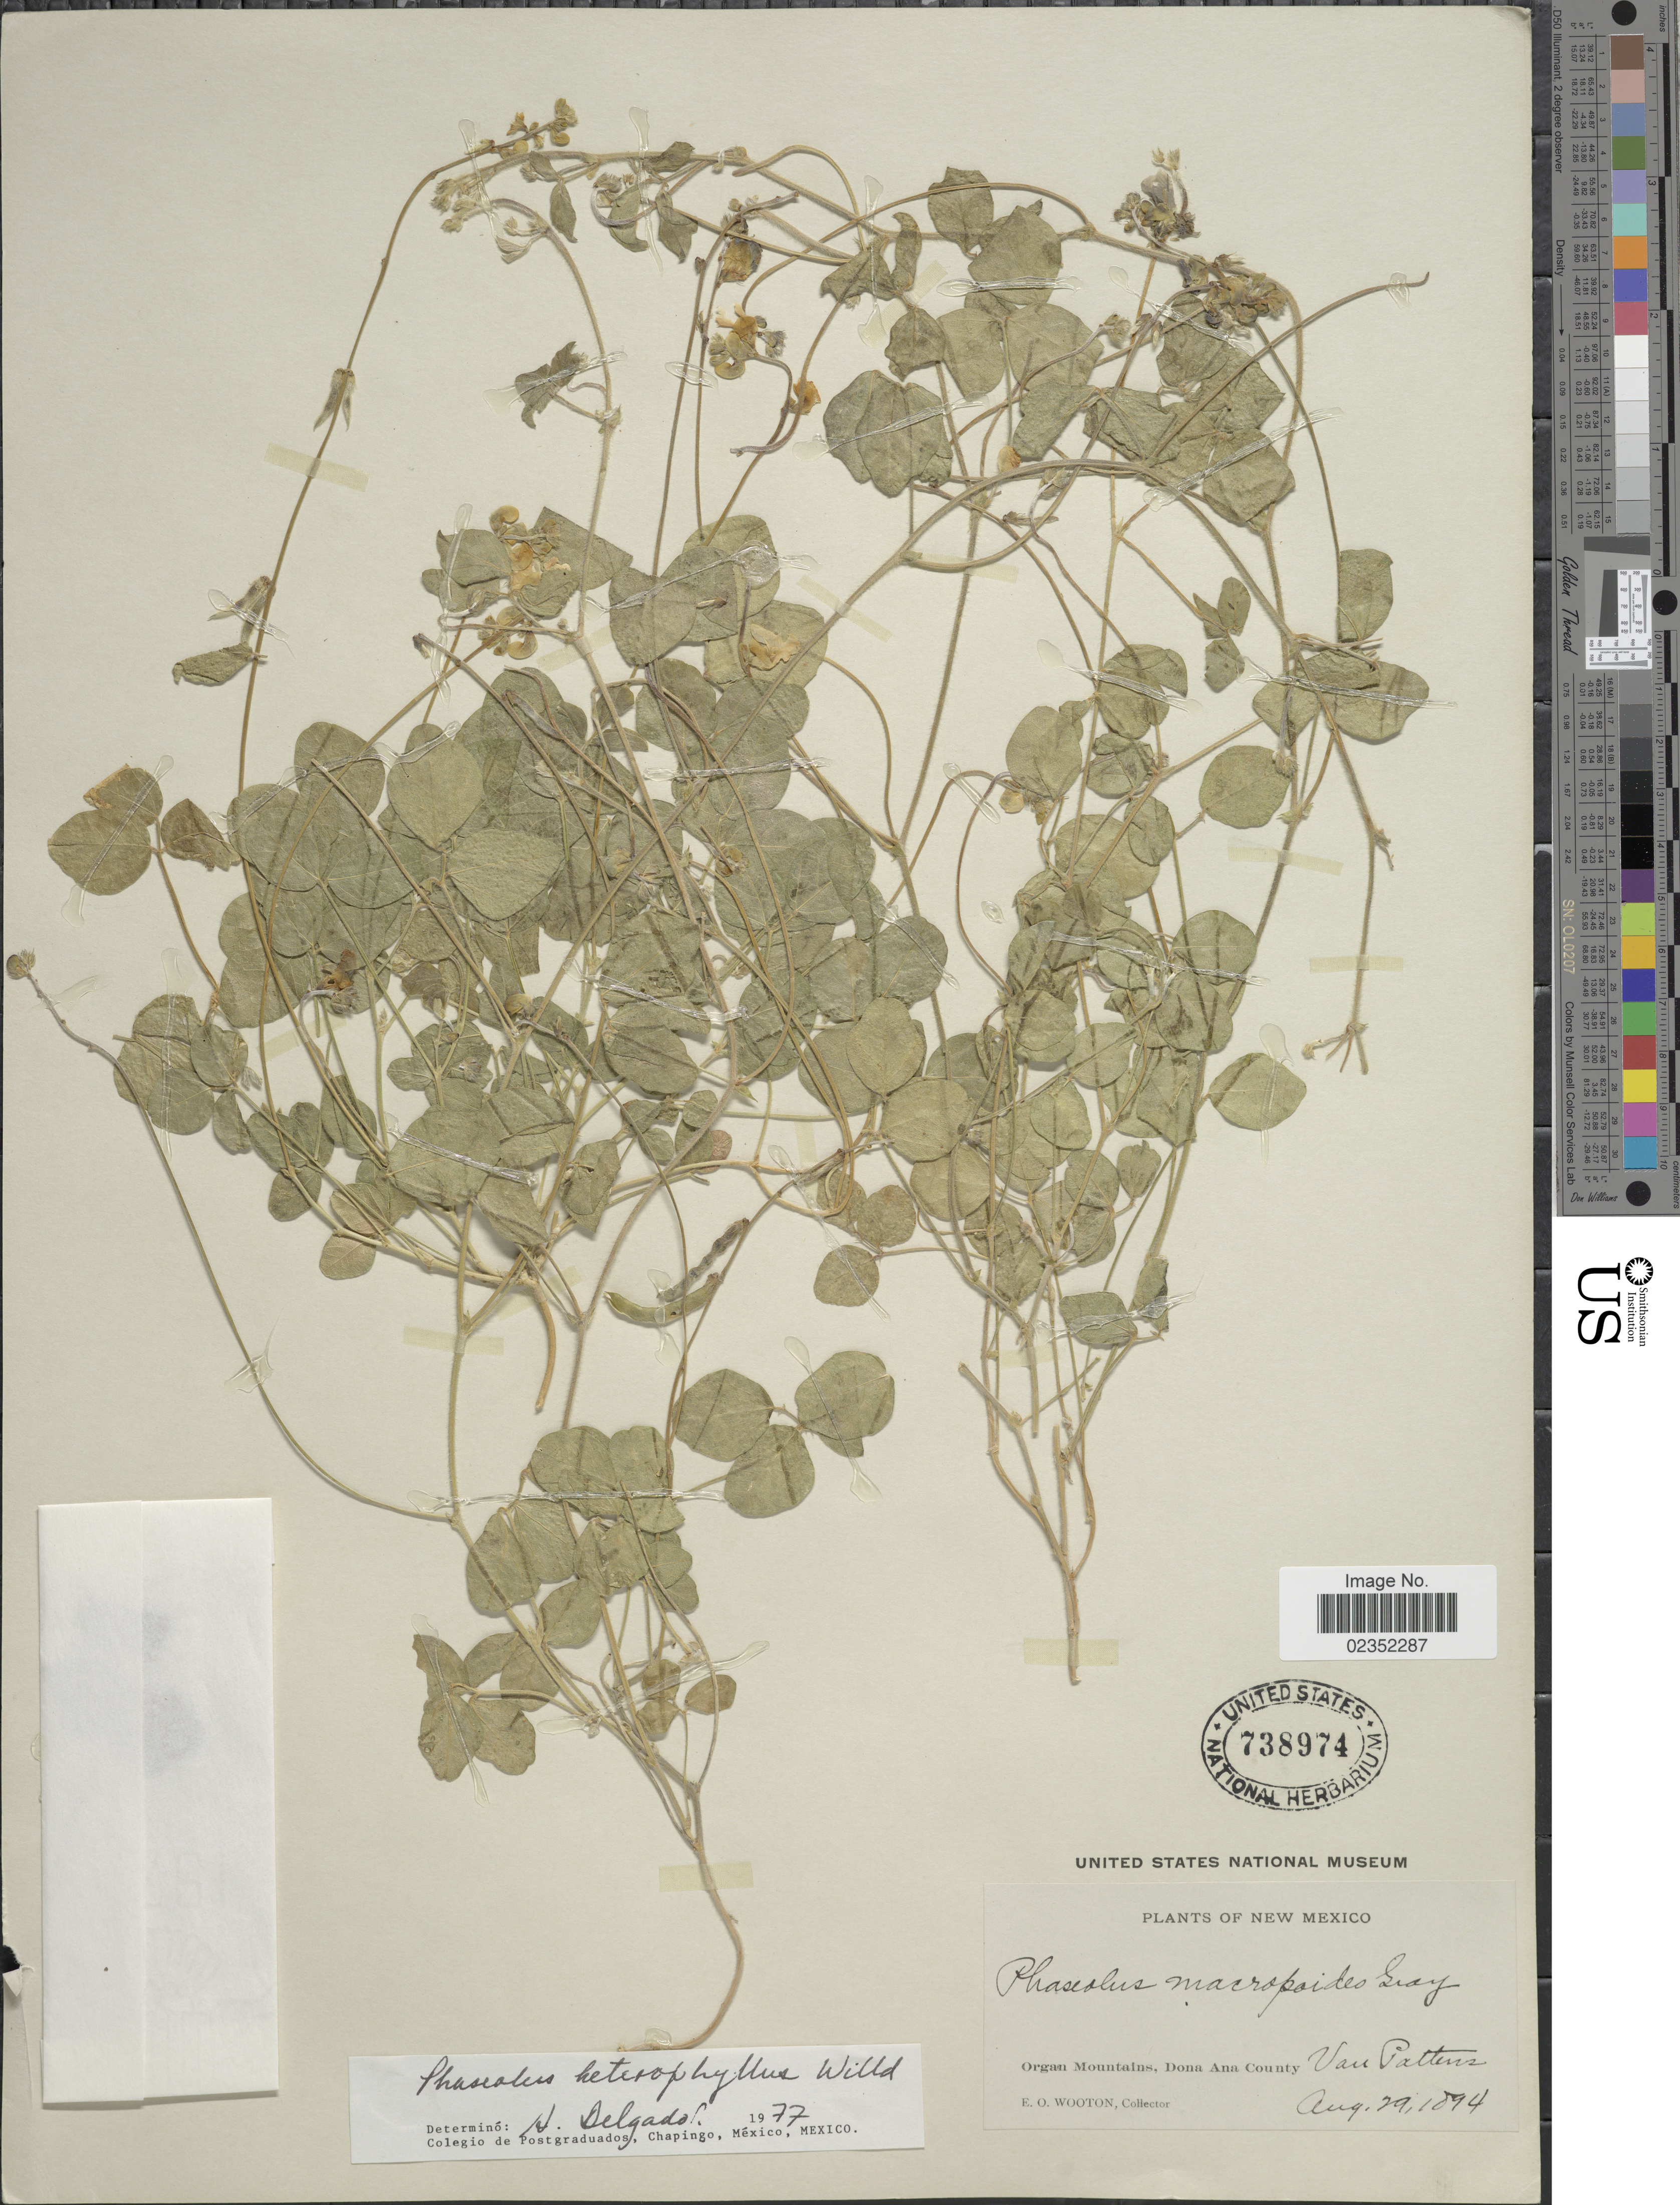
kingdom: Plantae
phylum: Tracheophyta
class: Magnoliopsida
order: Fabales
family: Fabaceae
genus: Macroptilium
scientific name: Macroptilium heterophyllum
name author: (Willd.) Maréchal & Baudet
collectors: E. O. Wooton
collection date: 1894-08-29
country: United States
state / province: New Mexico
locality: Organ Mountains, Dona Ana County. Van Pattens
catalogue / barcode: US 738974